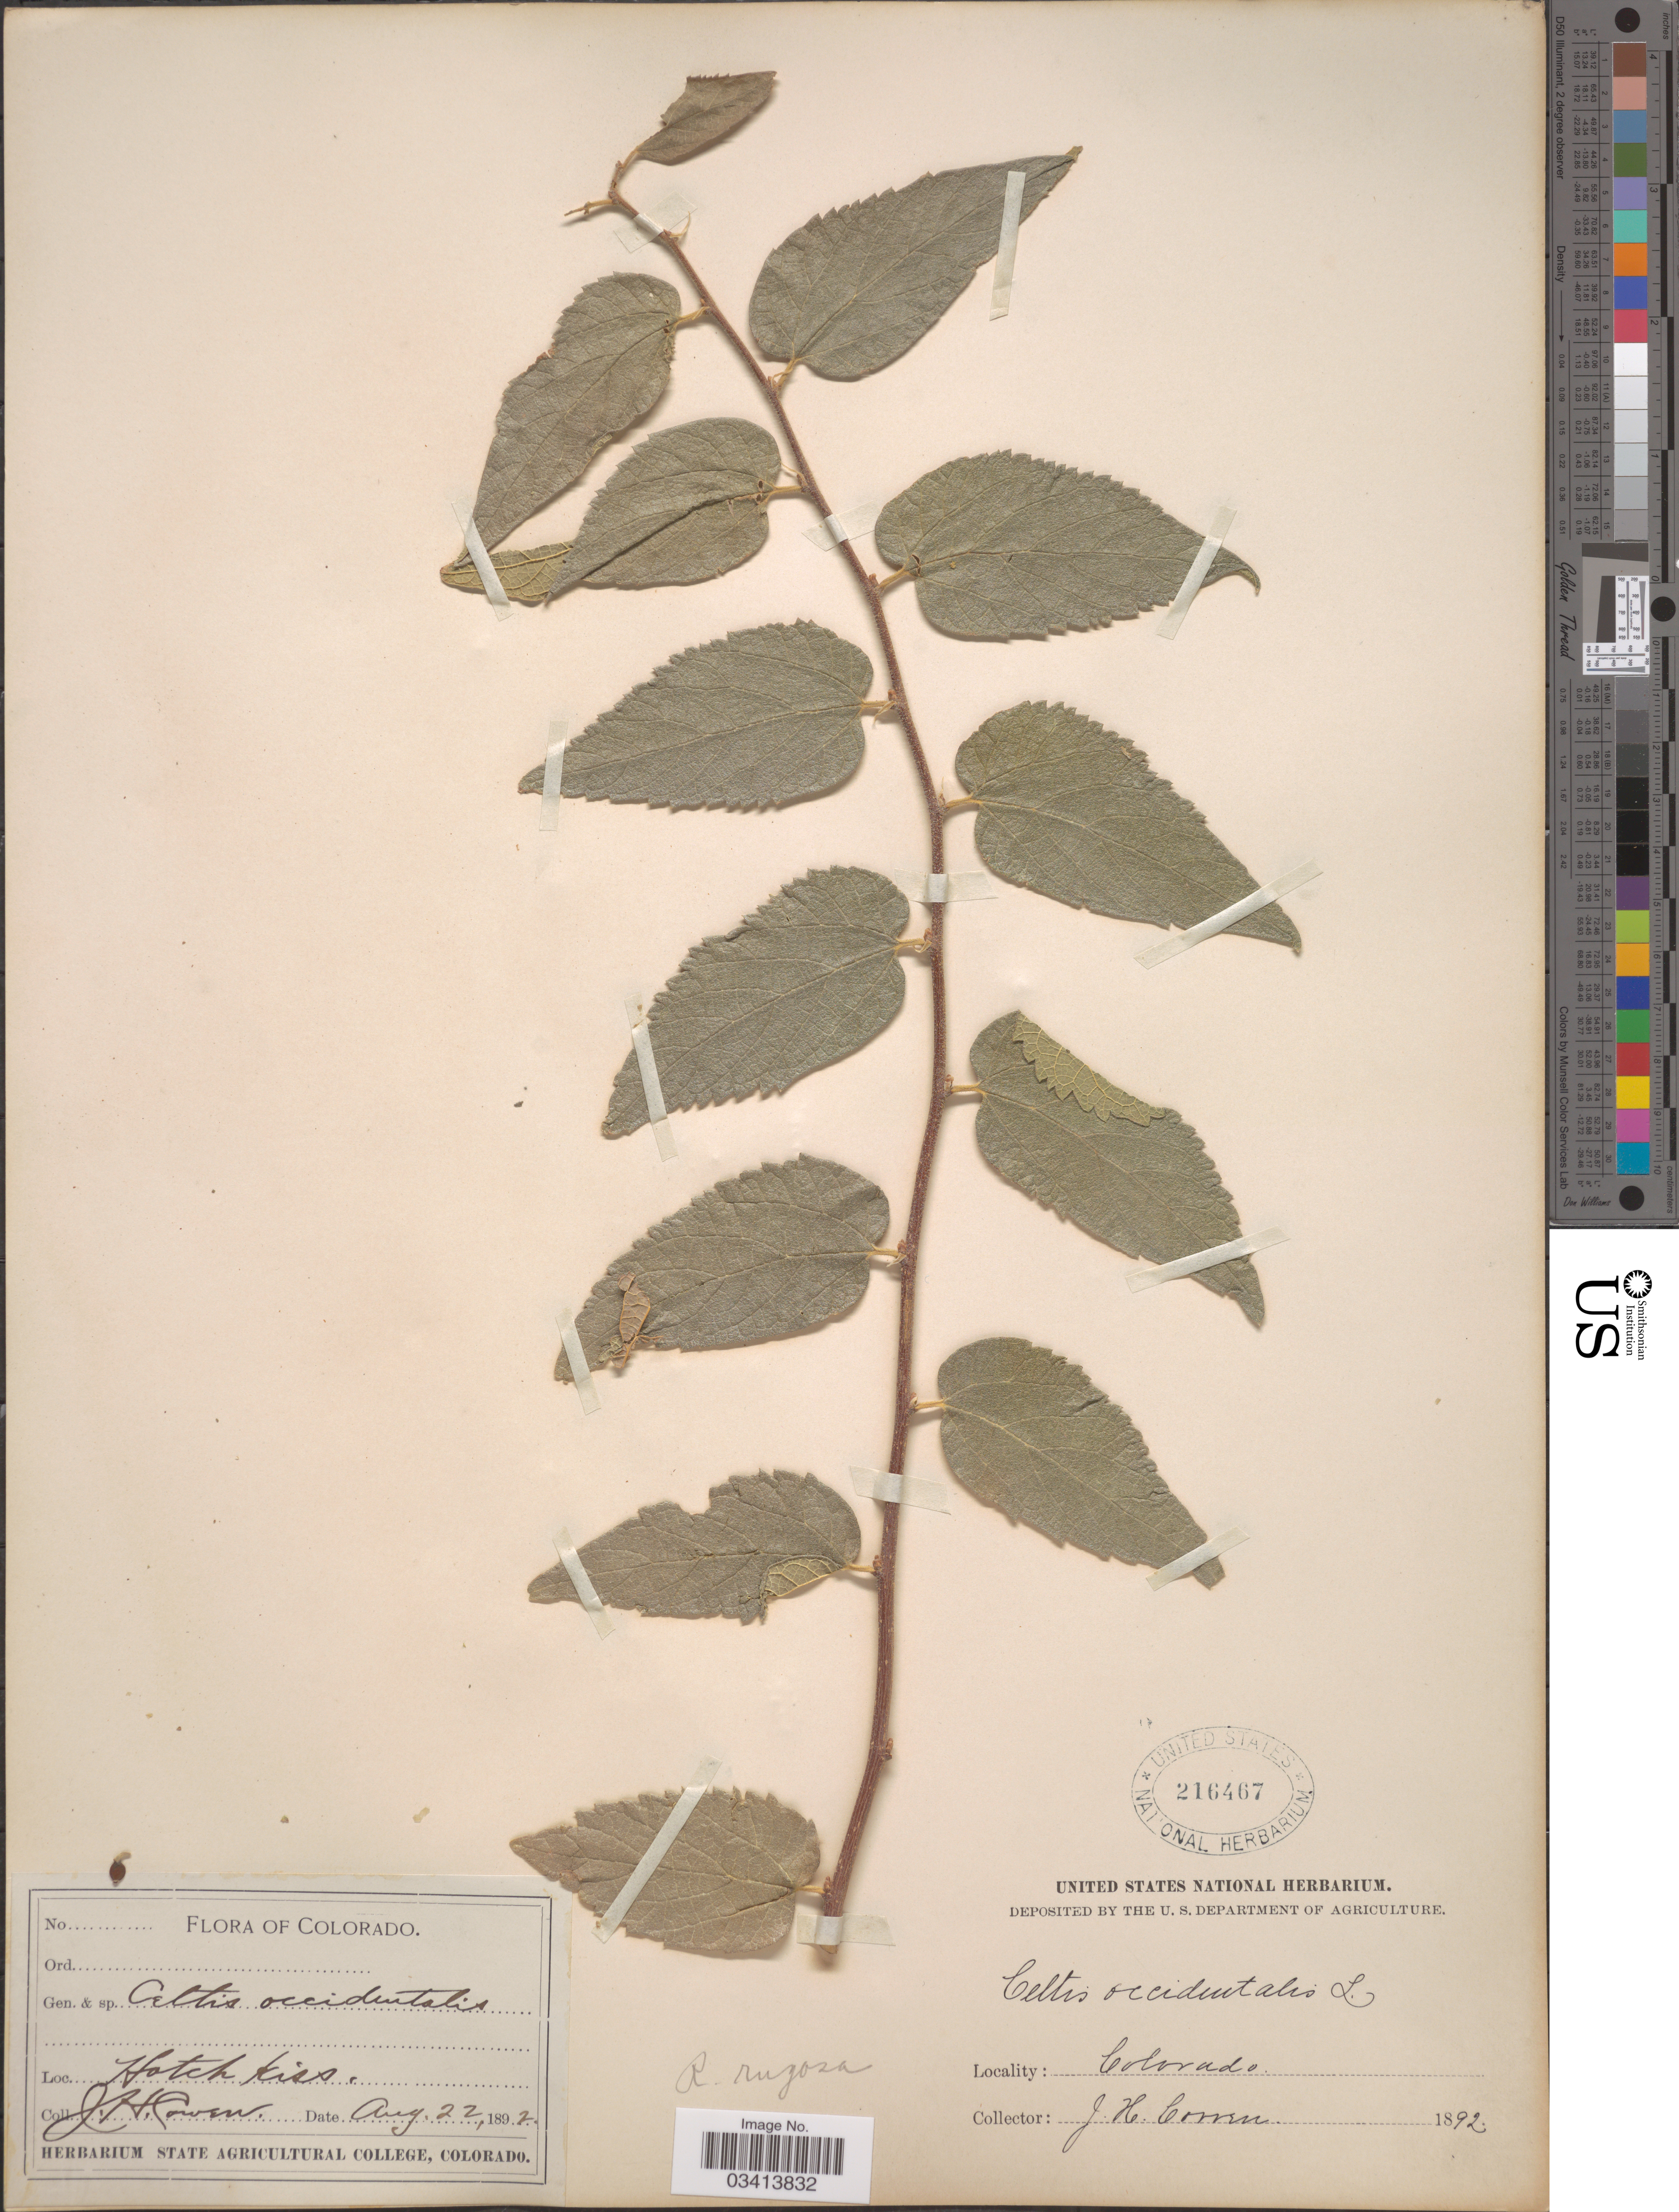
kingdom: Plantae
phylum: Tracheophyta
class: Magnoliopsida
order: Rosales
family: Cannabaceae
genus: Celtis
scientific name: Celtis laevigata var. reticulata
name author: (Torr.) L.D. Benson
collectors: J. H. Cowen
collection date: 1892-08-22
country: United States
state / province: Colorado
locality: Hotch Kiss.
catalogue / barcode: US 216467